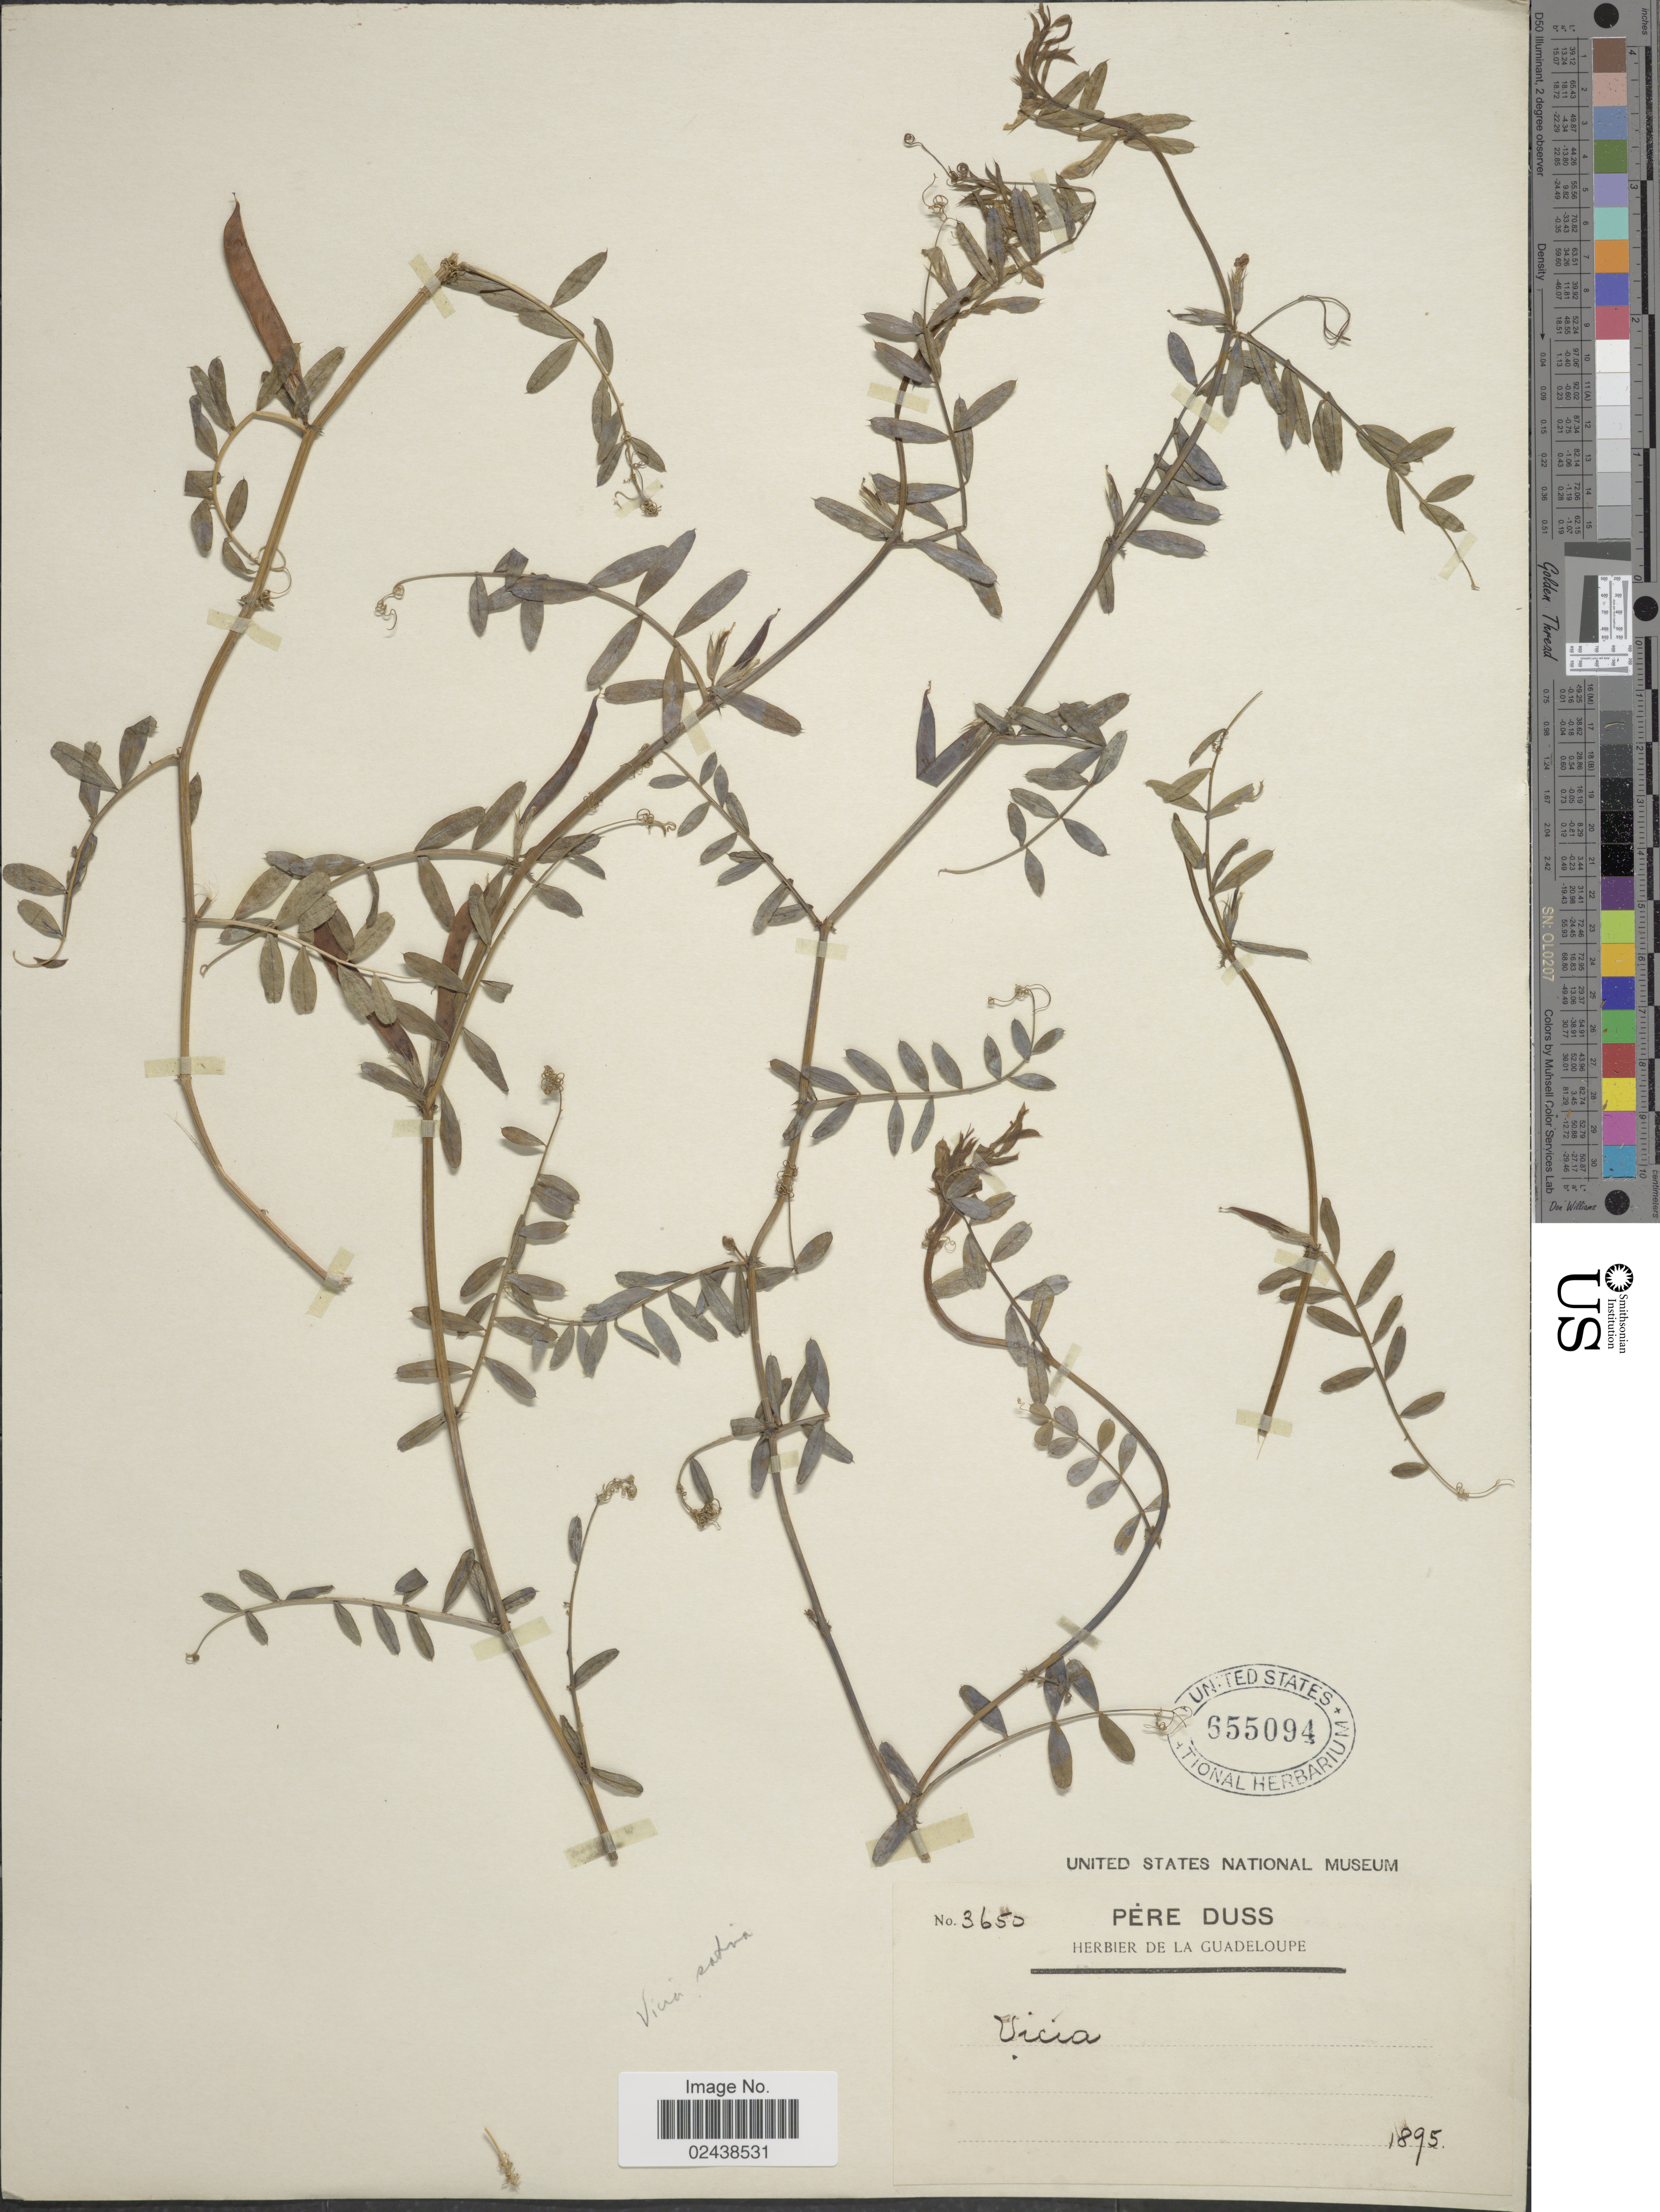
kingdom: Plantae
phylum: Tracheophyta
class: Magnoliopsida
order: Fabales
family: Fabaceae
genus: Vicia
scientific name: Vicia sativa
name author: L.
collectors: Père Duss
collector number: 3650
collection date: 1895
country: Guadeloupe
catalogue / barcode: US 655094